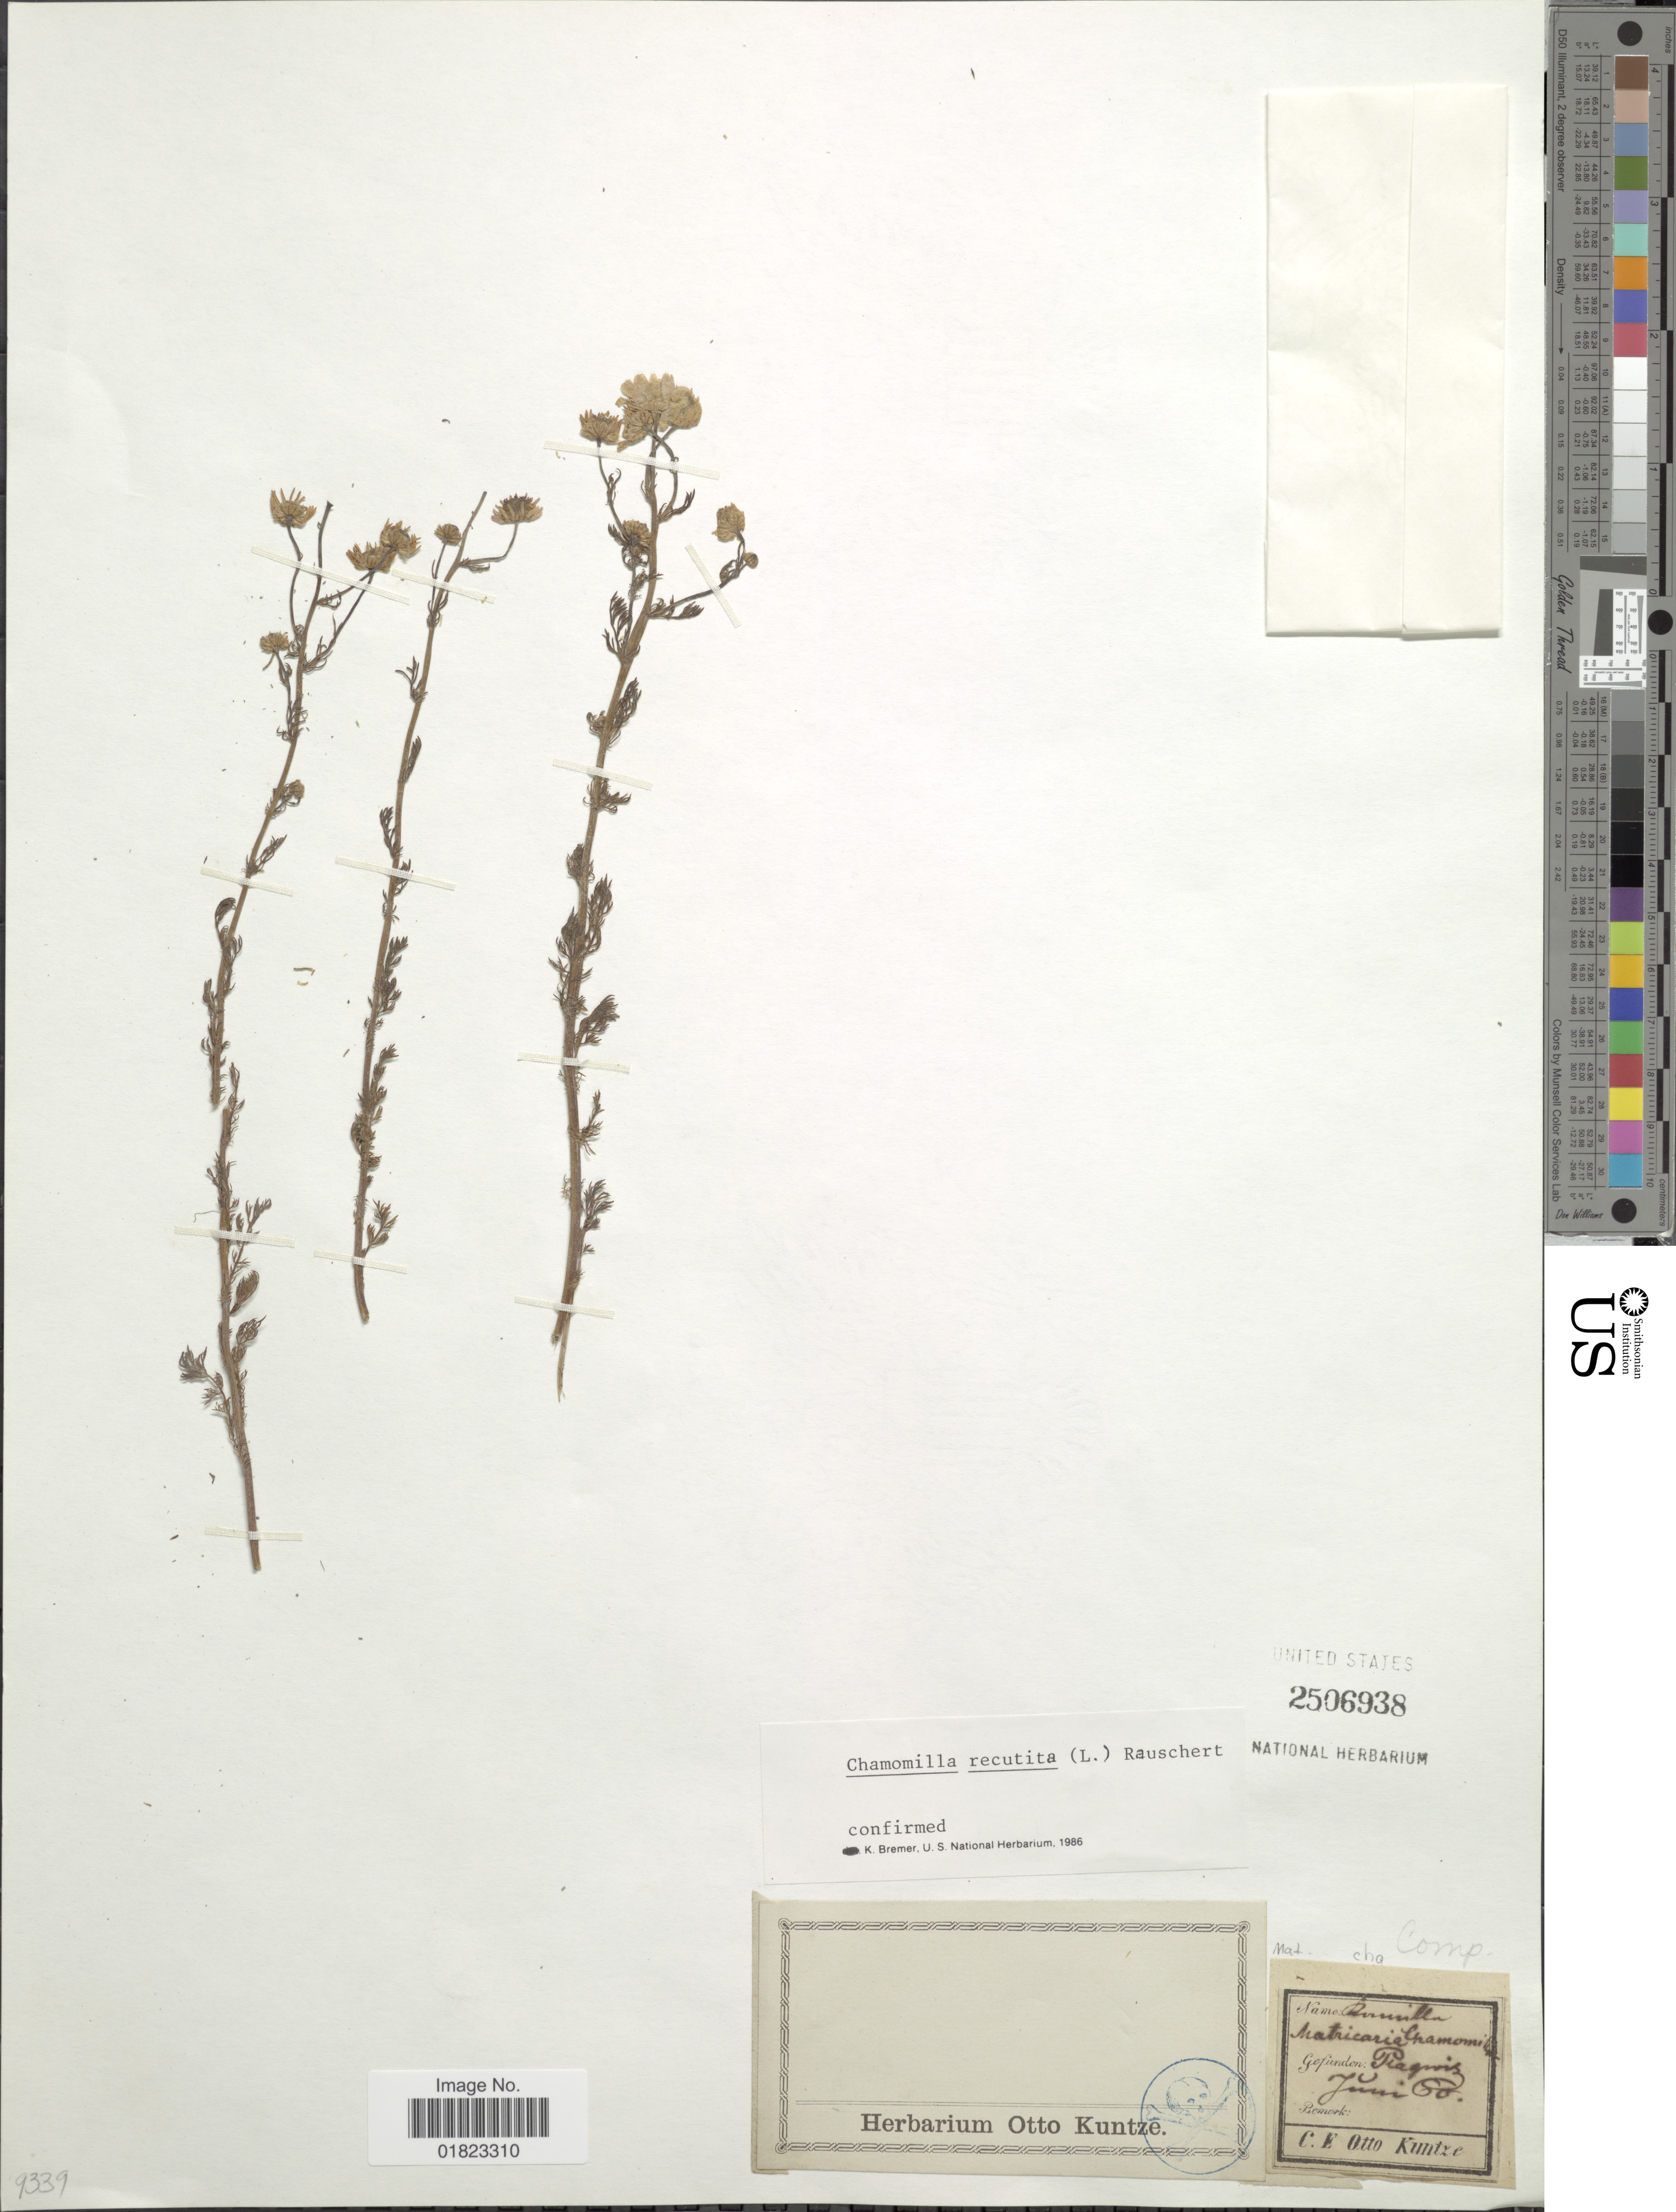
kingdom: Plantae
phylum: Tracheophyta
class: Magnoliopsida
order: Asterales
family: Asteraceae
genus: Matricaria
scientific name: Matricaria recutita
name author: L.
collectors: C.E.O. Kuntze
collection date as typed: Transcribed d/m/y: /6/80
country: Germany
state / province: Sachsen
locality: Plagwitz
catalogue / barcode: US 2506938